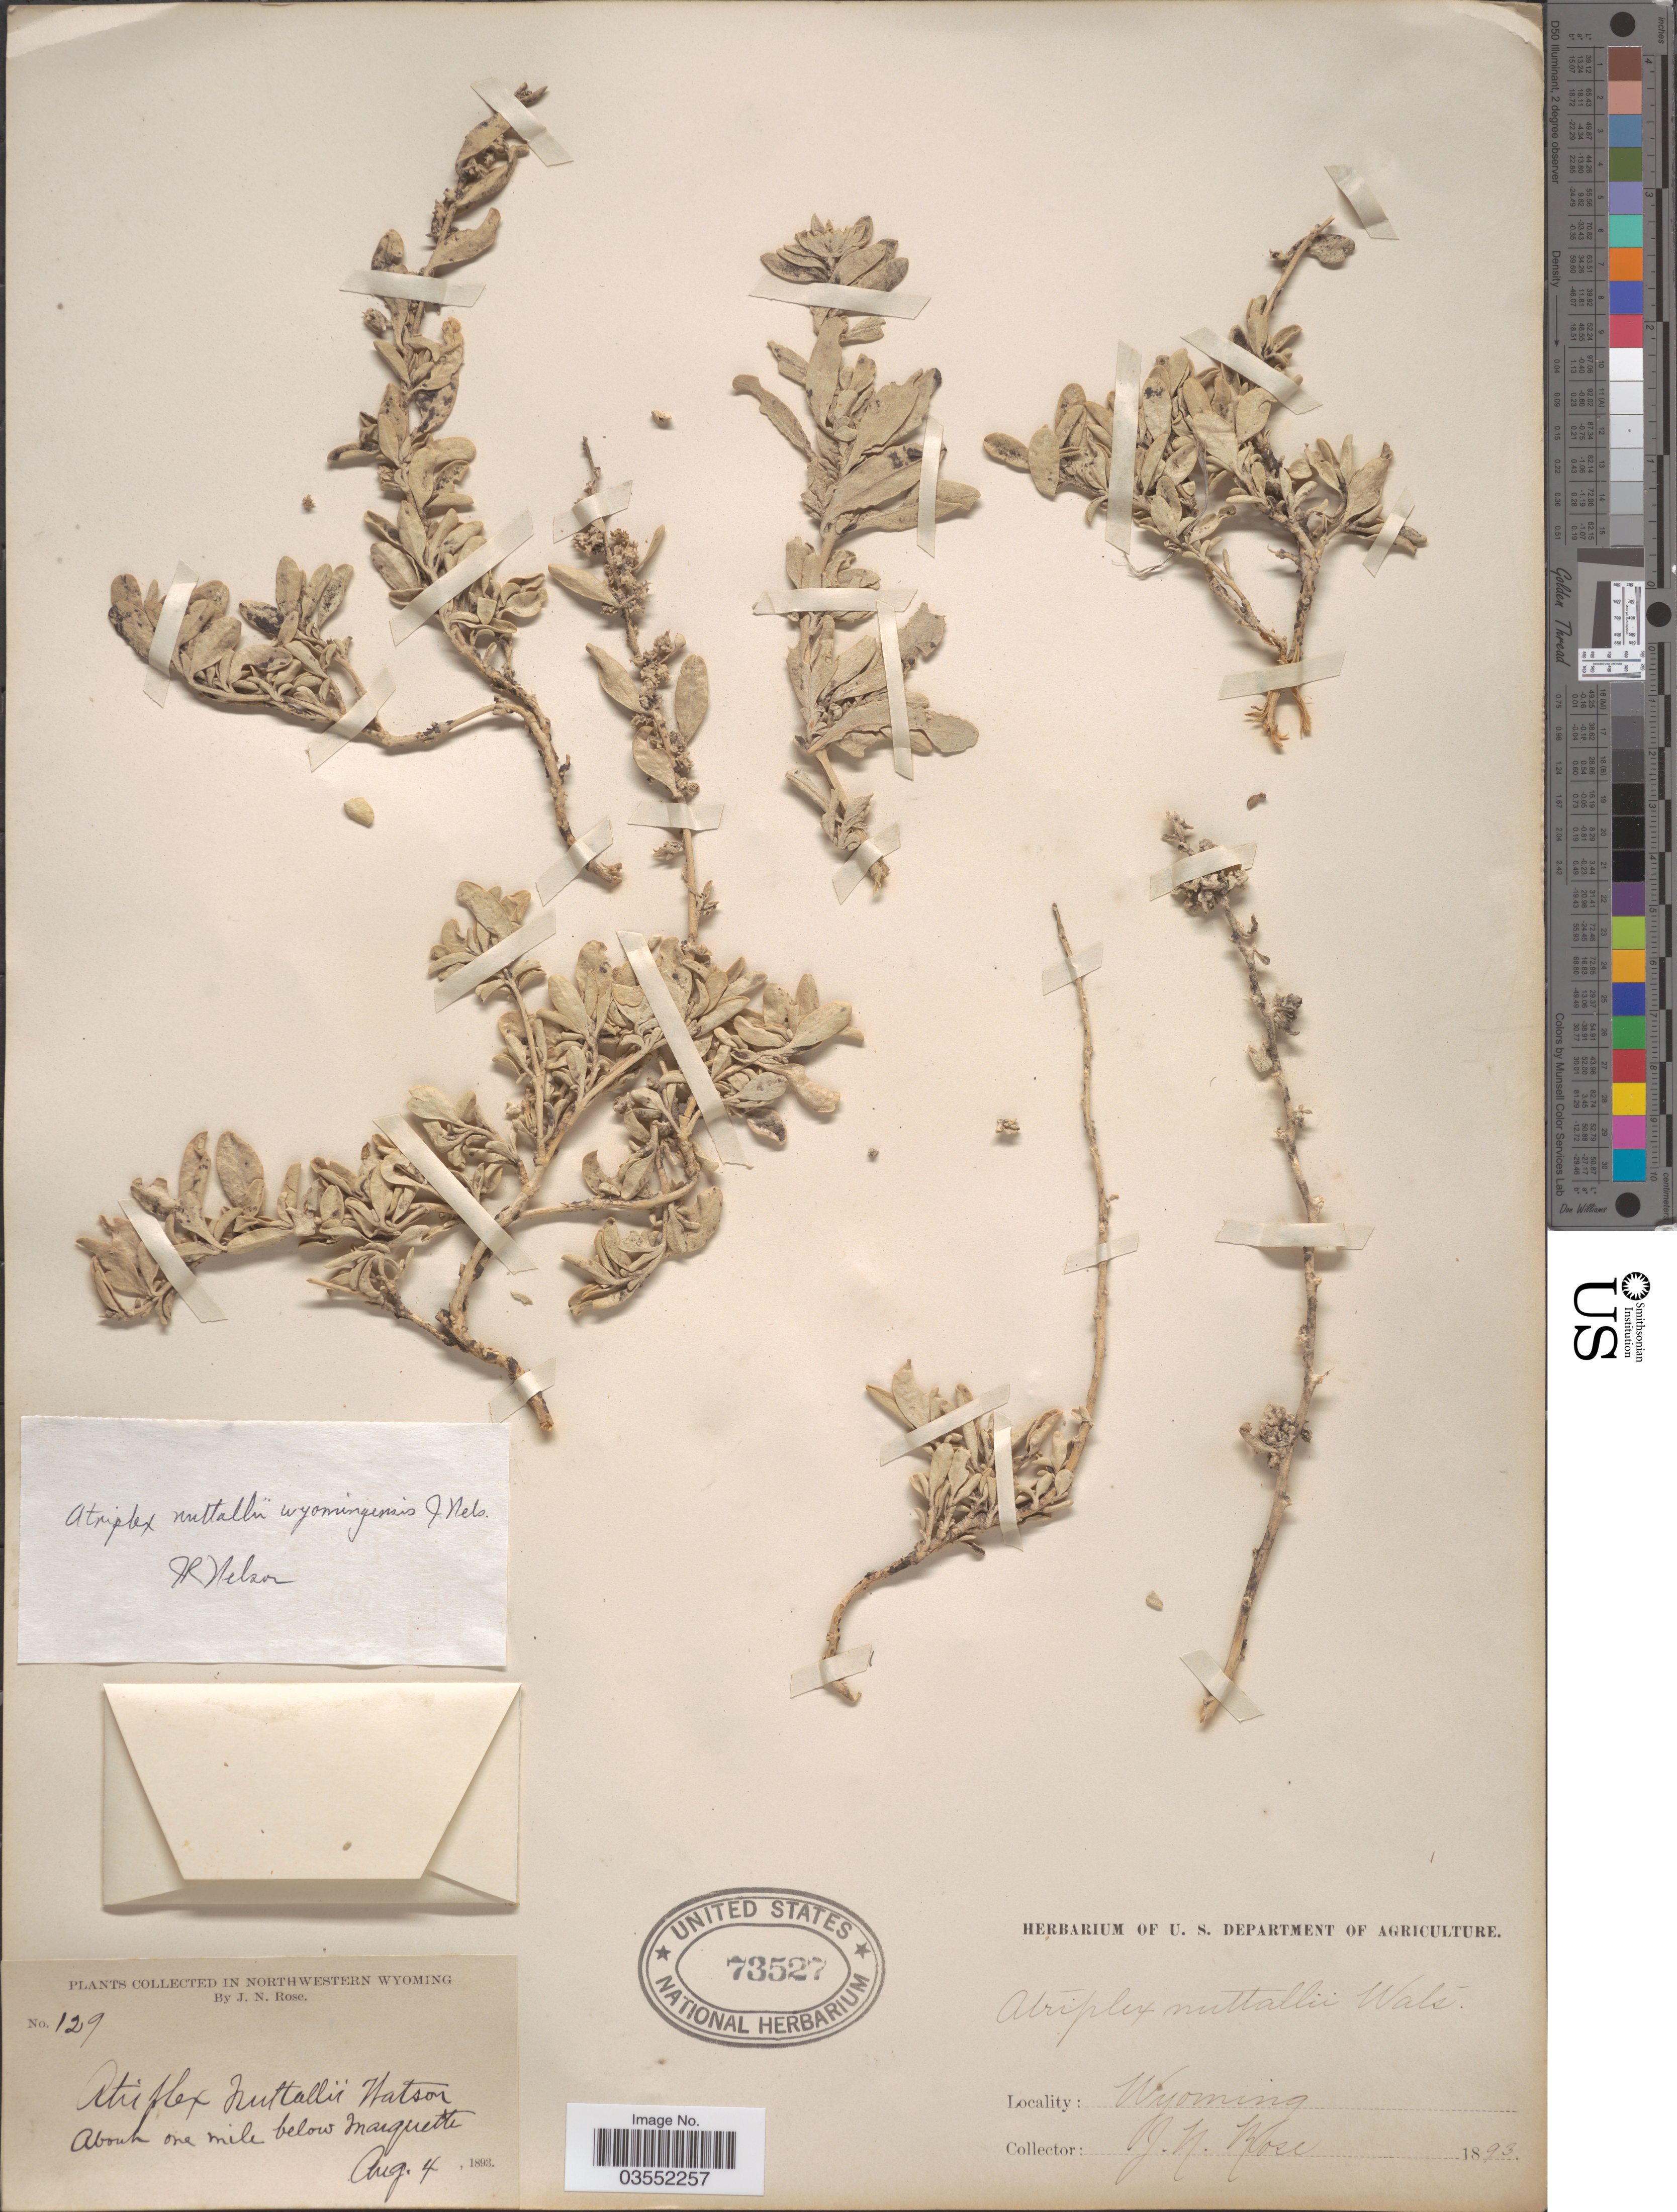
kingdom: Plantae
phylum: Tracheophyta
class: Magnoliopsida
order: Caryophyllales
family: Amaranthaceae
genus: Atriplex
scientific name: Atriplex nuttallii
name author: S. Watson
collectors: J. N. Rose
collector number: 129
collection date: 1893-08-04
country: United States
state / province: Wyoming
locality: Northwestern Wyoming. About one mile below Marquette.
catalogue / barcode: US 73527